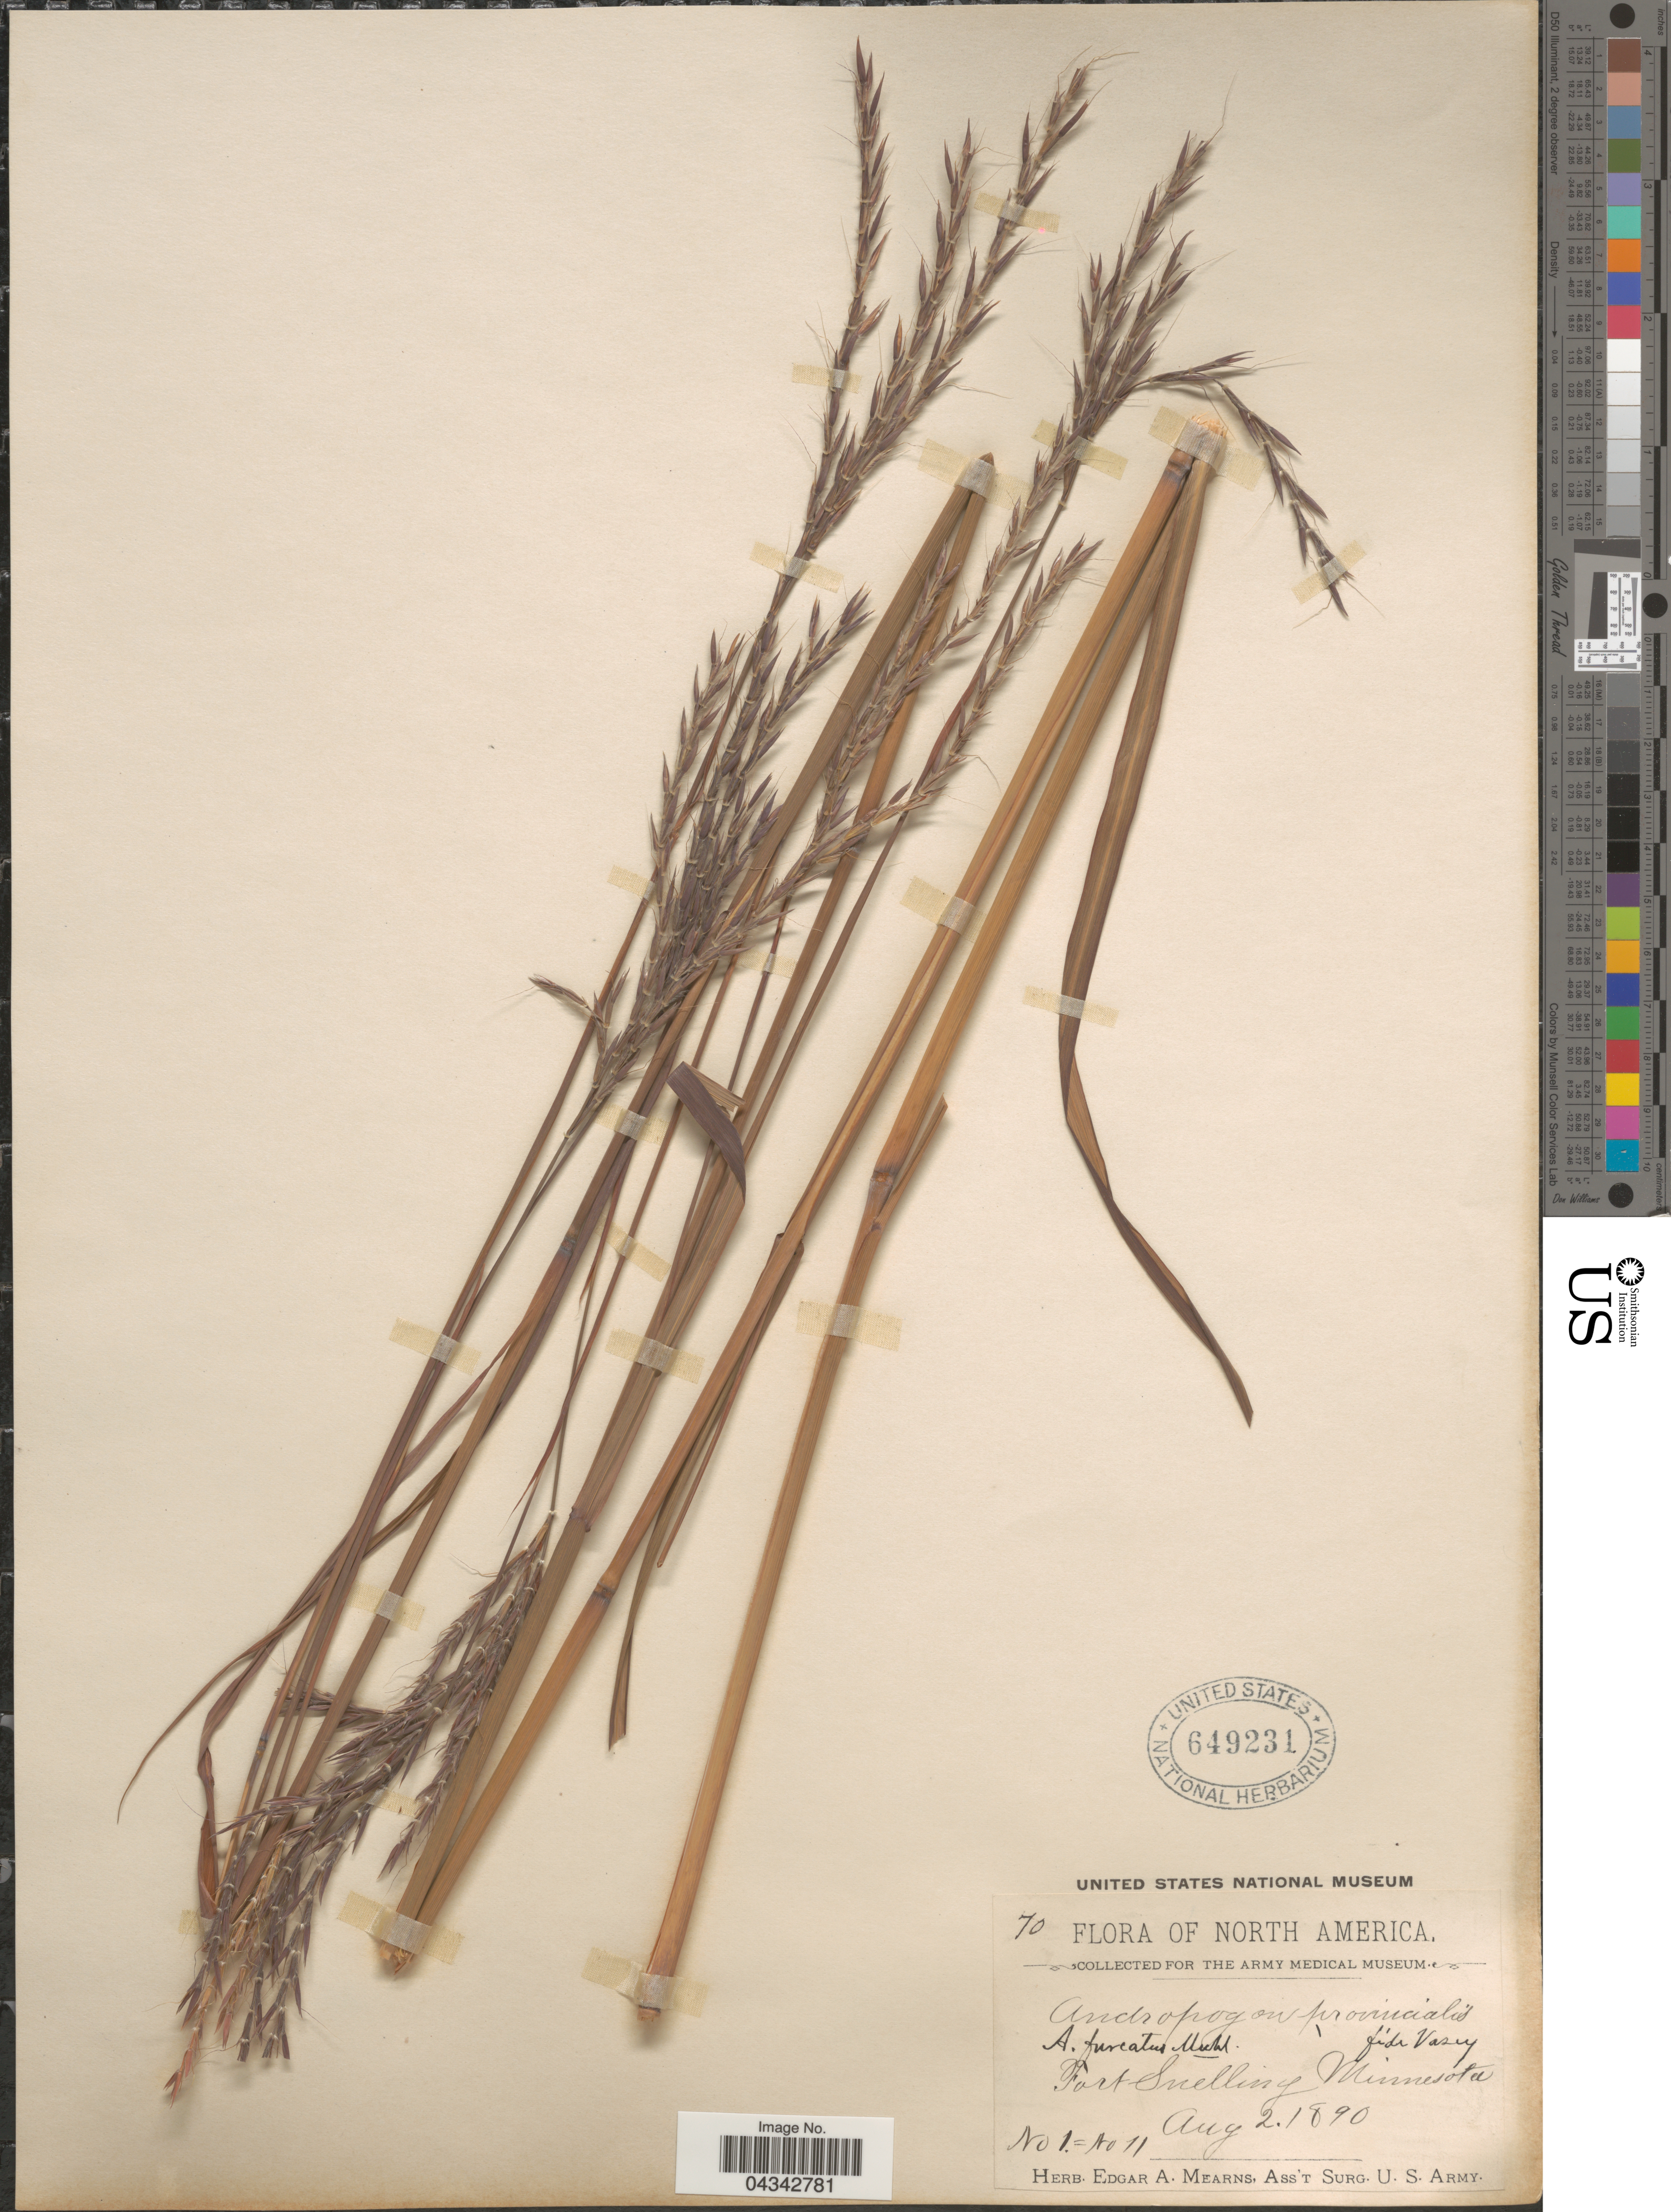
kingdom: Plantae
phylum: Tracheophyta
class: Liliopsida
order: Poales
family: Poaceae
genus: Andropogon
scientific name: Andropogon gerardii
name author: Vitman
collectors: E. A. Mearns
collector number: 1/11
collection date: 1890-08-02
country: United States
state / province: Minnesota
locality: Fort Snelling.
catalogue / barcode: US 649231